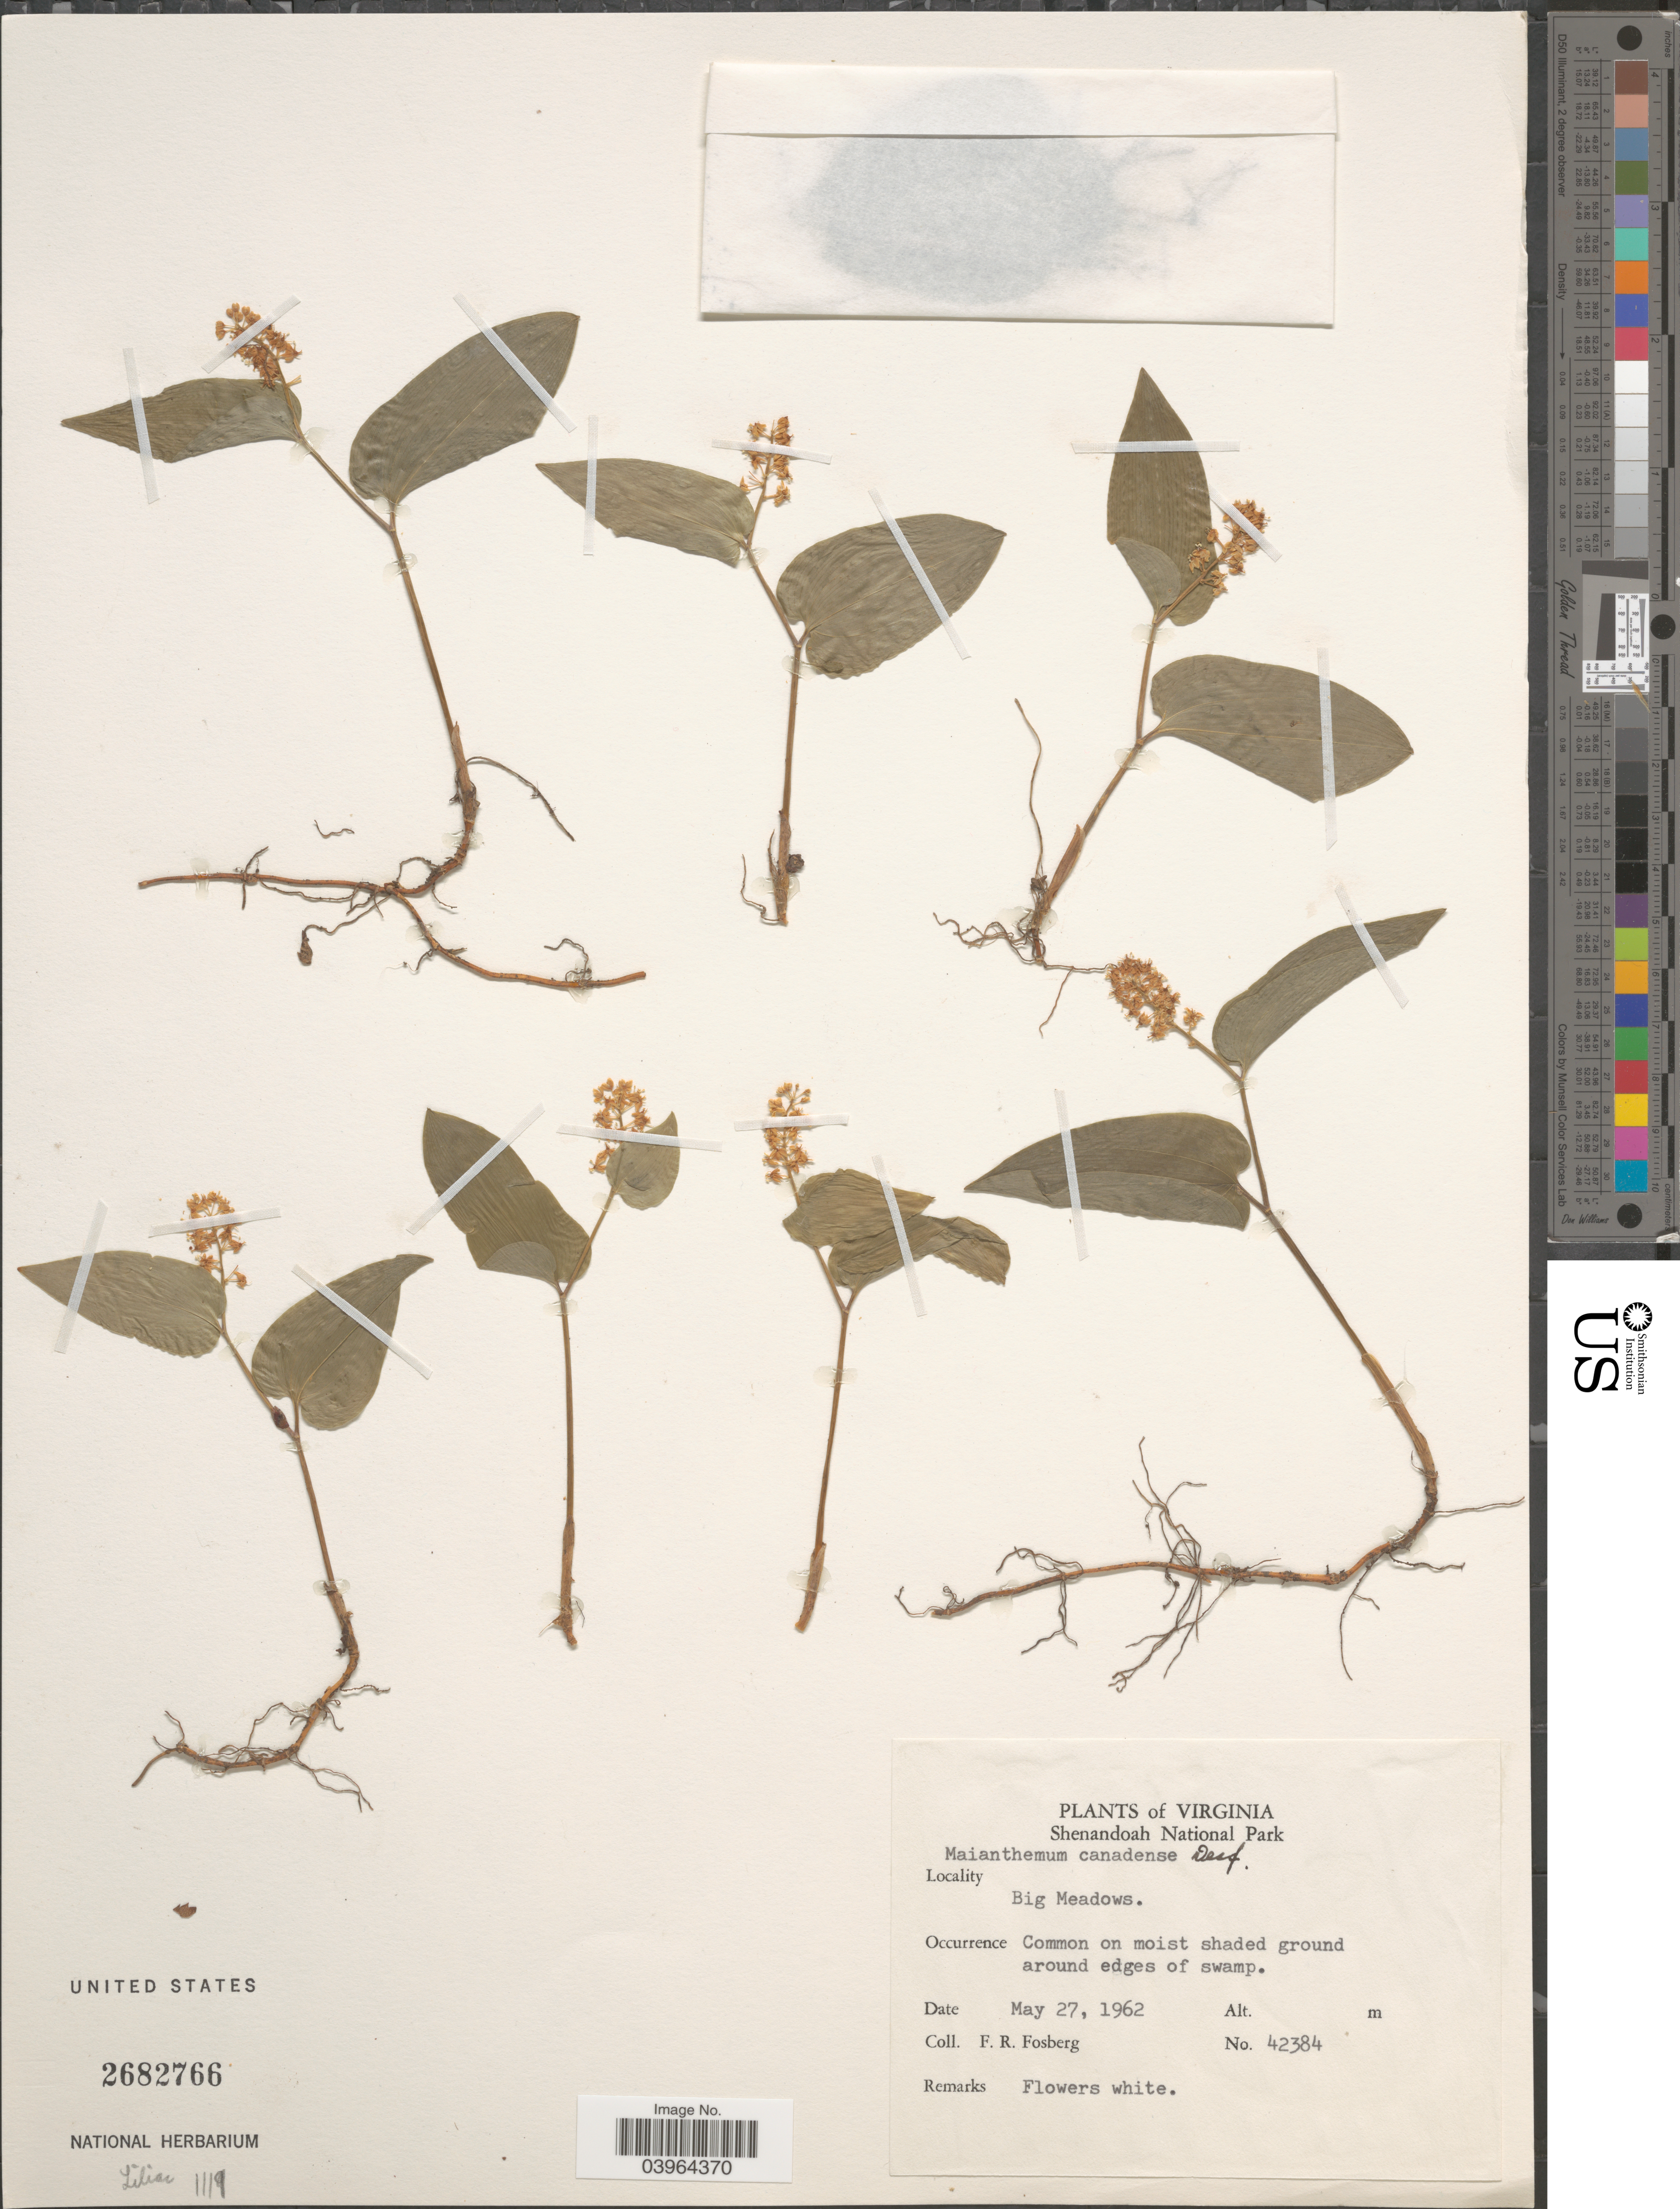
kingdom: Plantae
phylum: Tracheophyta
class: Liliopsida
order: Asparagales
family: Asparagaceae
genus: Maianthemum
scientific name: Maianthemum canadense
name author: Desf.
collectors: F. R. Fosberg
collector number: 42384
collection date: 1962-05-27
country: United States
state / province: Virginia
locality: Shenandoah National Park. Big Meadows.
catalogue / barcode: US 2682766